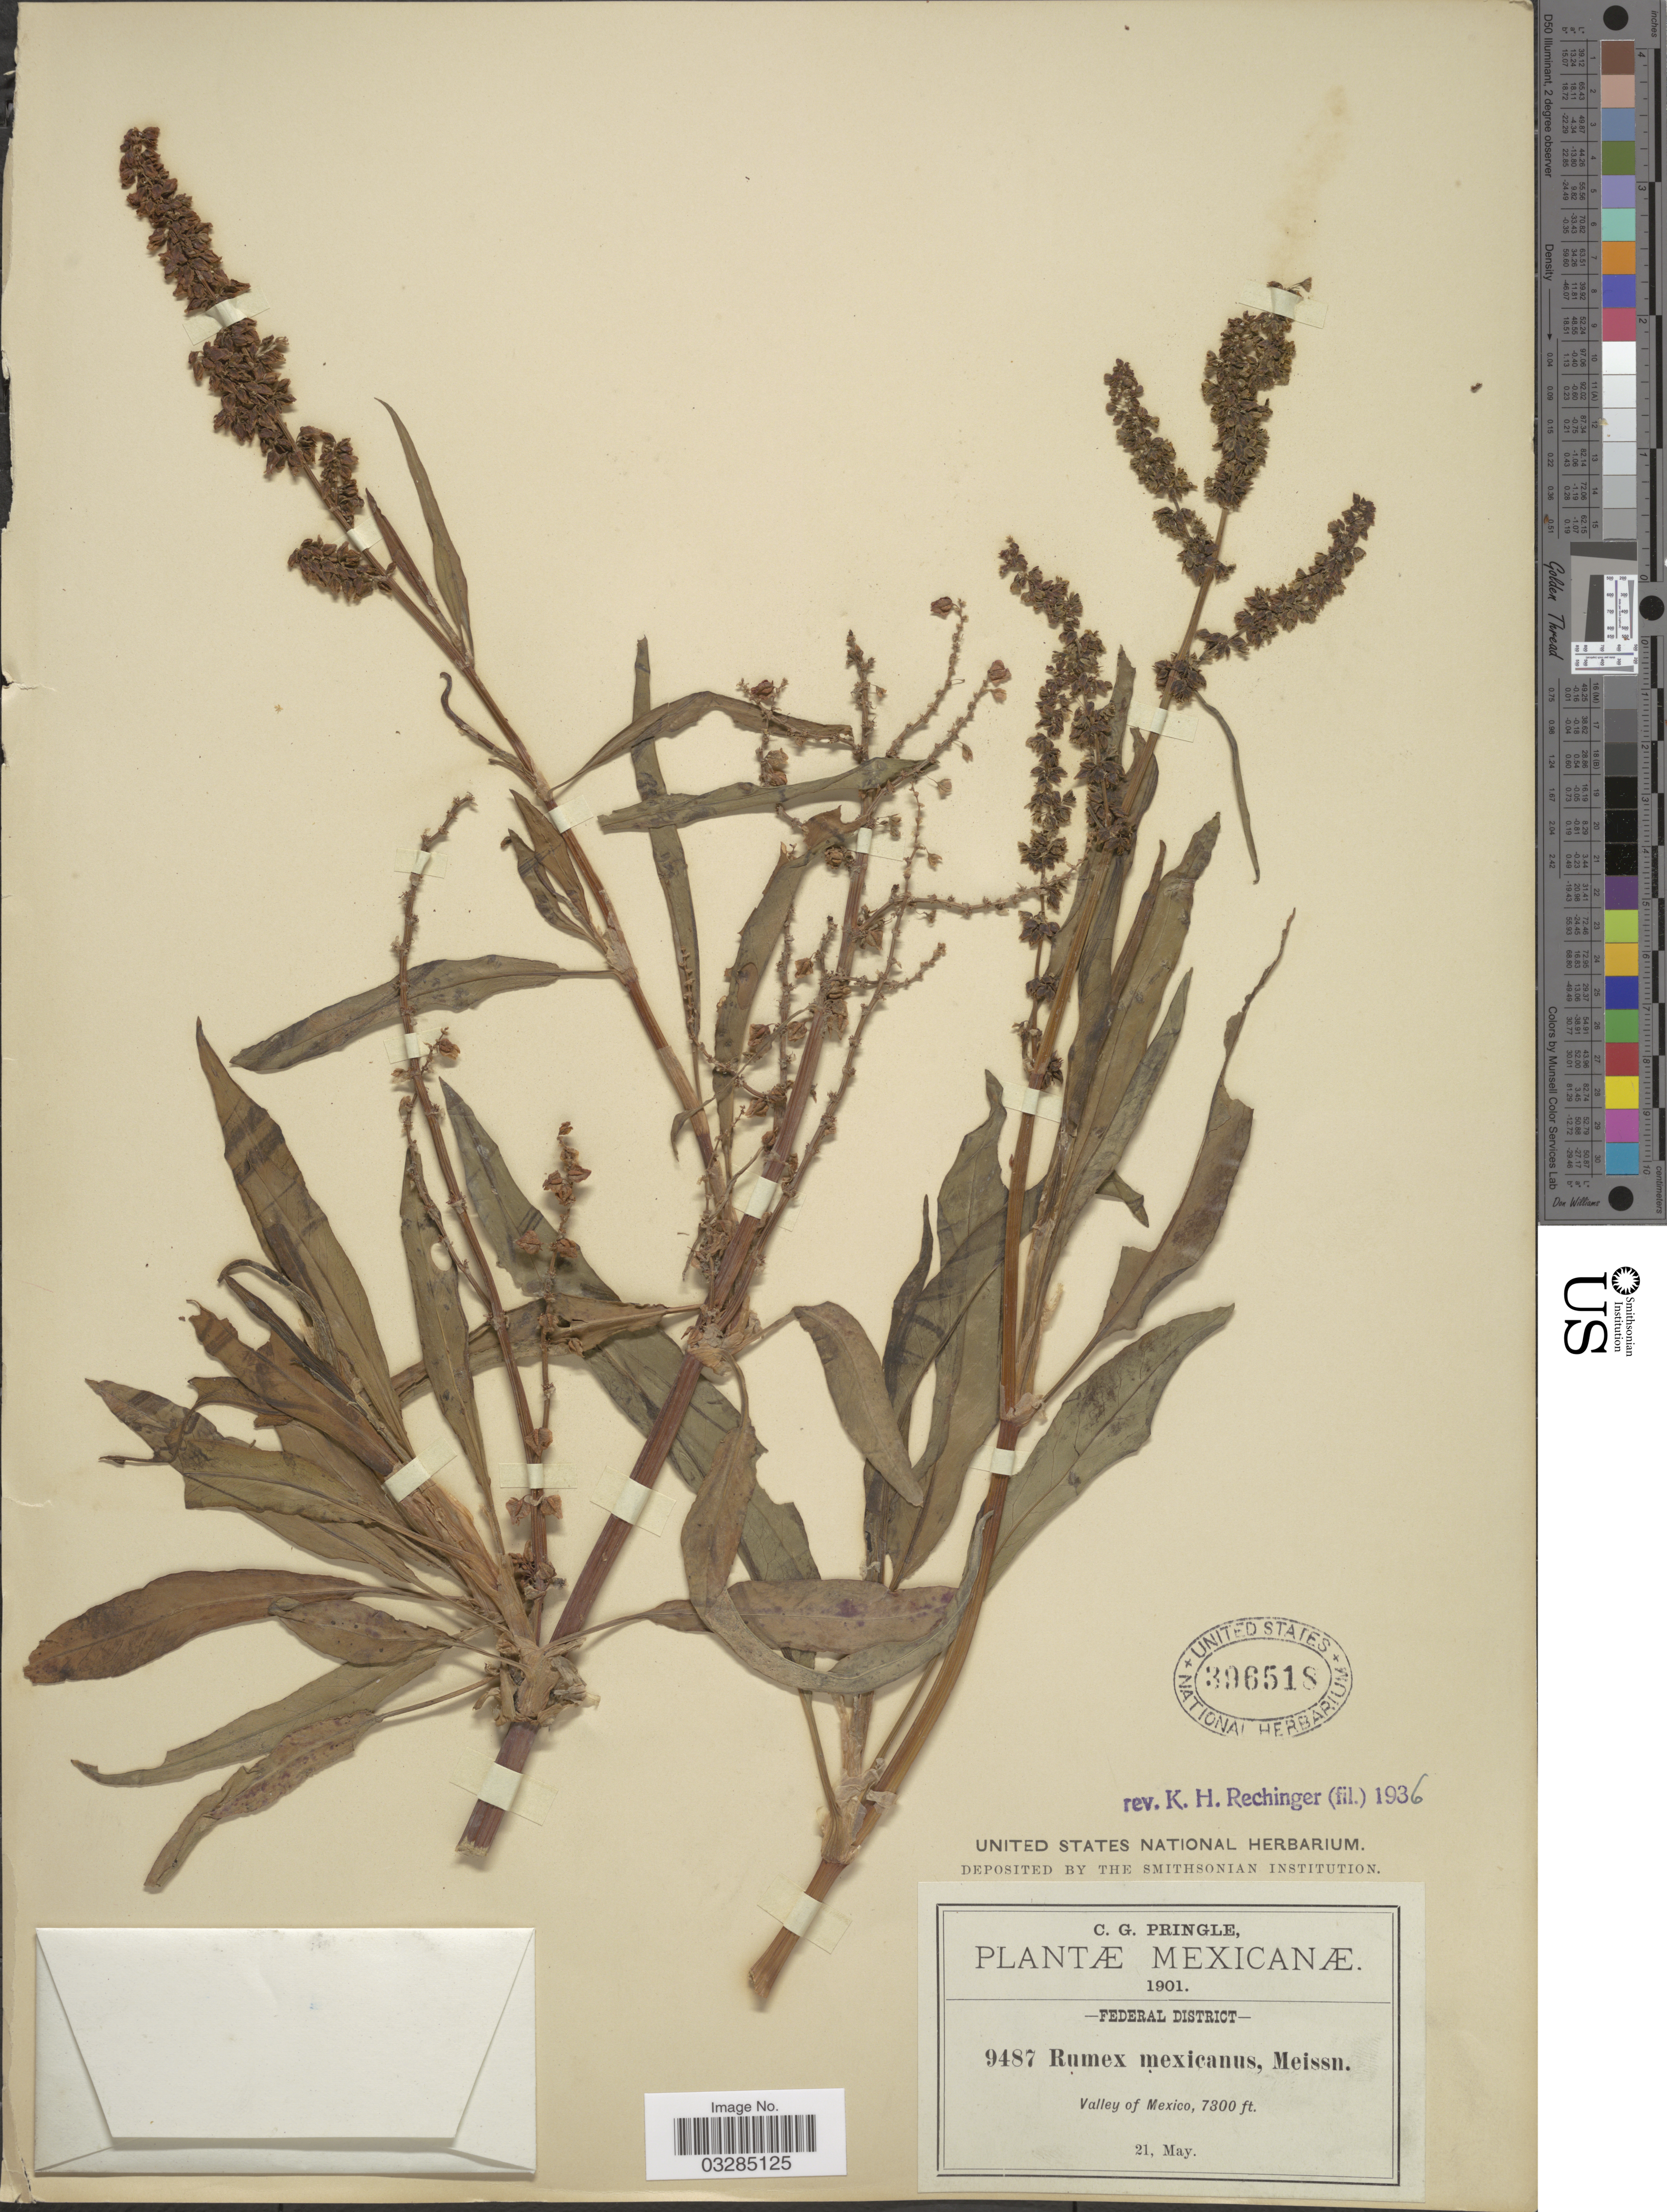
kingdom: Plantae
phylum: Tracheophyta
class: Magnoliopsida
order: Caryophyllales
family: Polygonaceae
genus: Rumex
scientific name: Rumex mexicanus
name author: Meisn.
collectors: C. G. Pringle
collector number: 9487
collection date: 1901-05-21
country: Mexico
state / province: Distrito Federal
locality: Valley of Mexico.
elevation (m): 2225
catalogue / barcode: US 396518